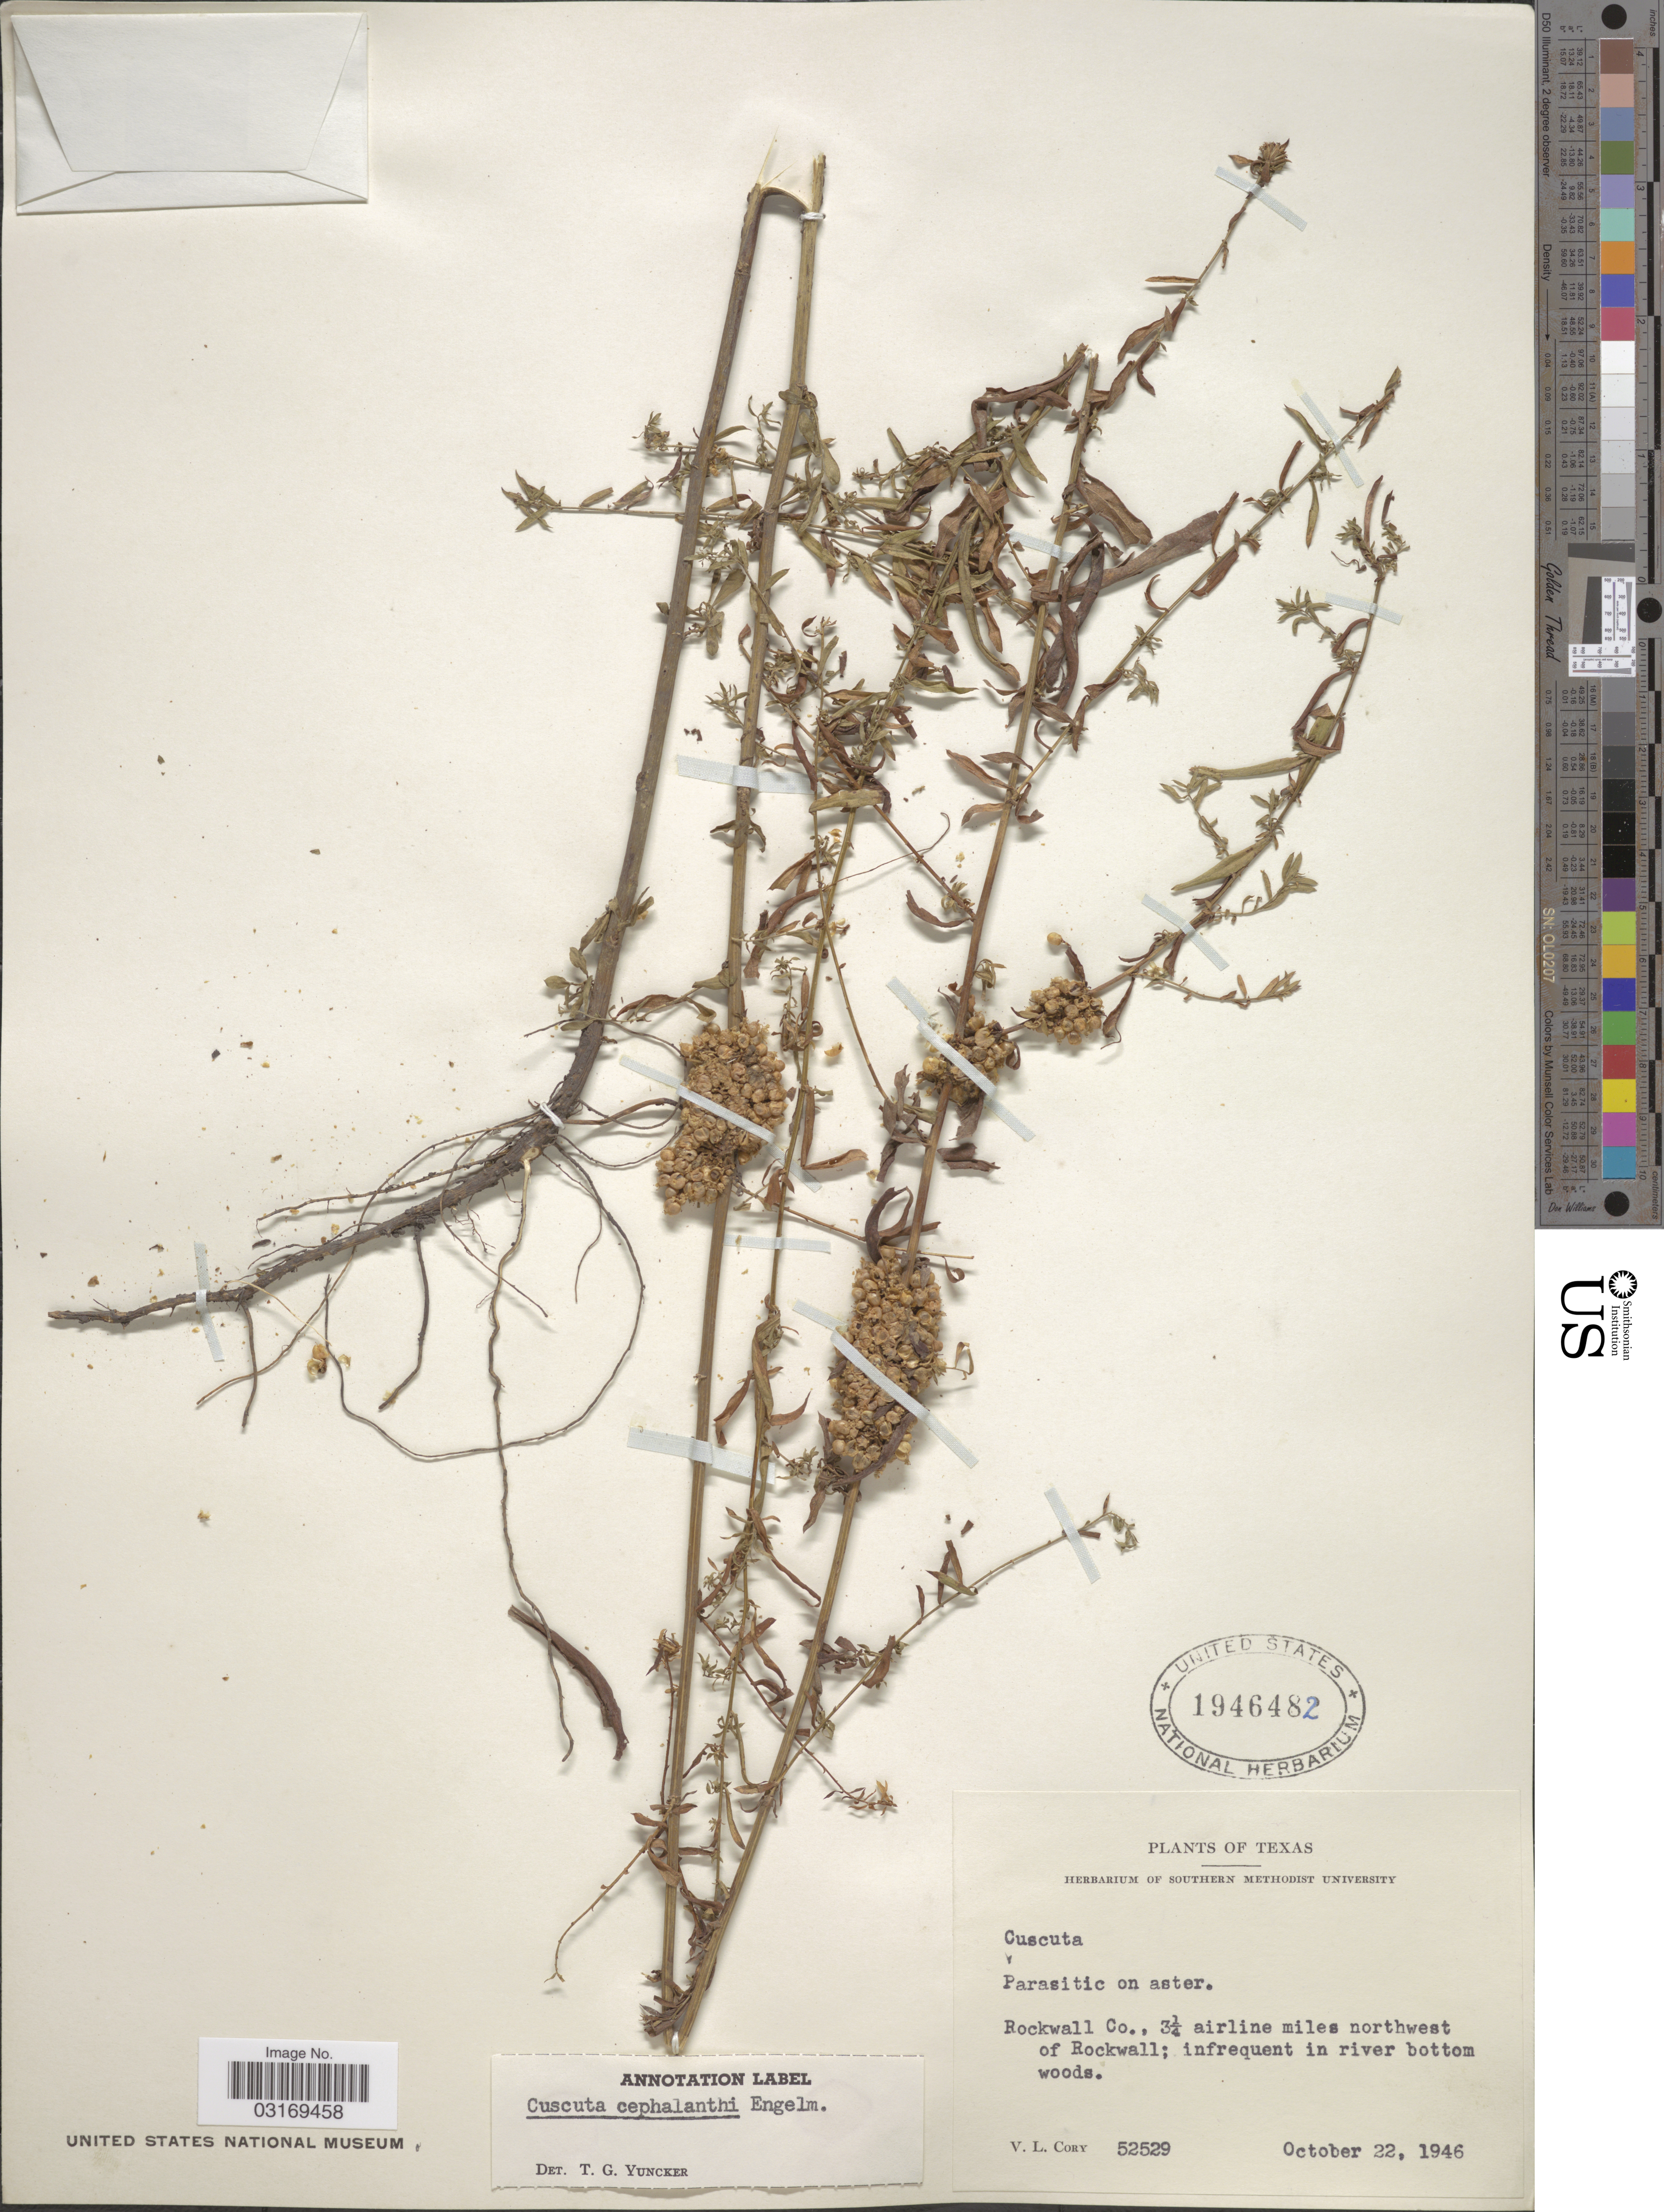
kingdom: Plantae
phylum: Tracheophyta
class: Magnoliopsida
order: Solanales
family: Convolvulaceae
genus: Cuscuta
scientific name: Cuscuta cephalanthi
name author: Engelm.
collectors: V. Cory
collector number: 52529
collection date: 1946-10-22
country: United States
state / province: Texas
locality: Rockwall Co., 3¼ airline miles northwest of Rockwall; infrequent in river bottom woods.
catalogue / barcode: US 1946482